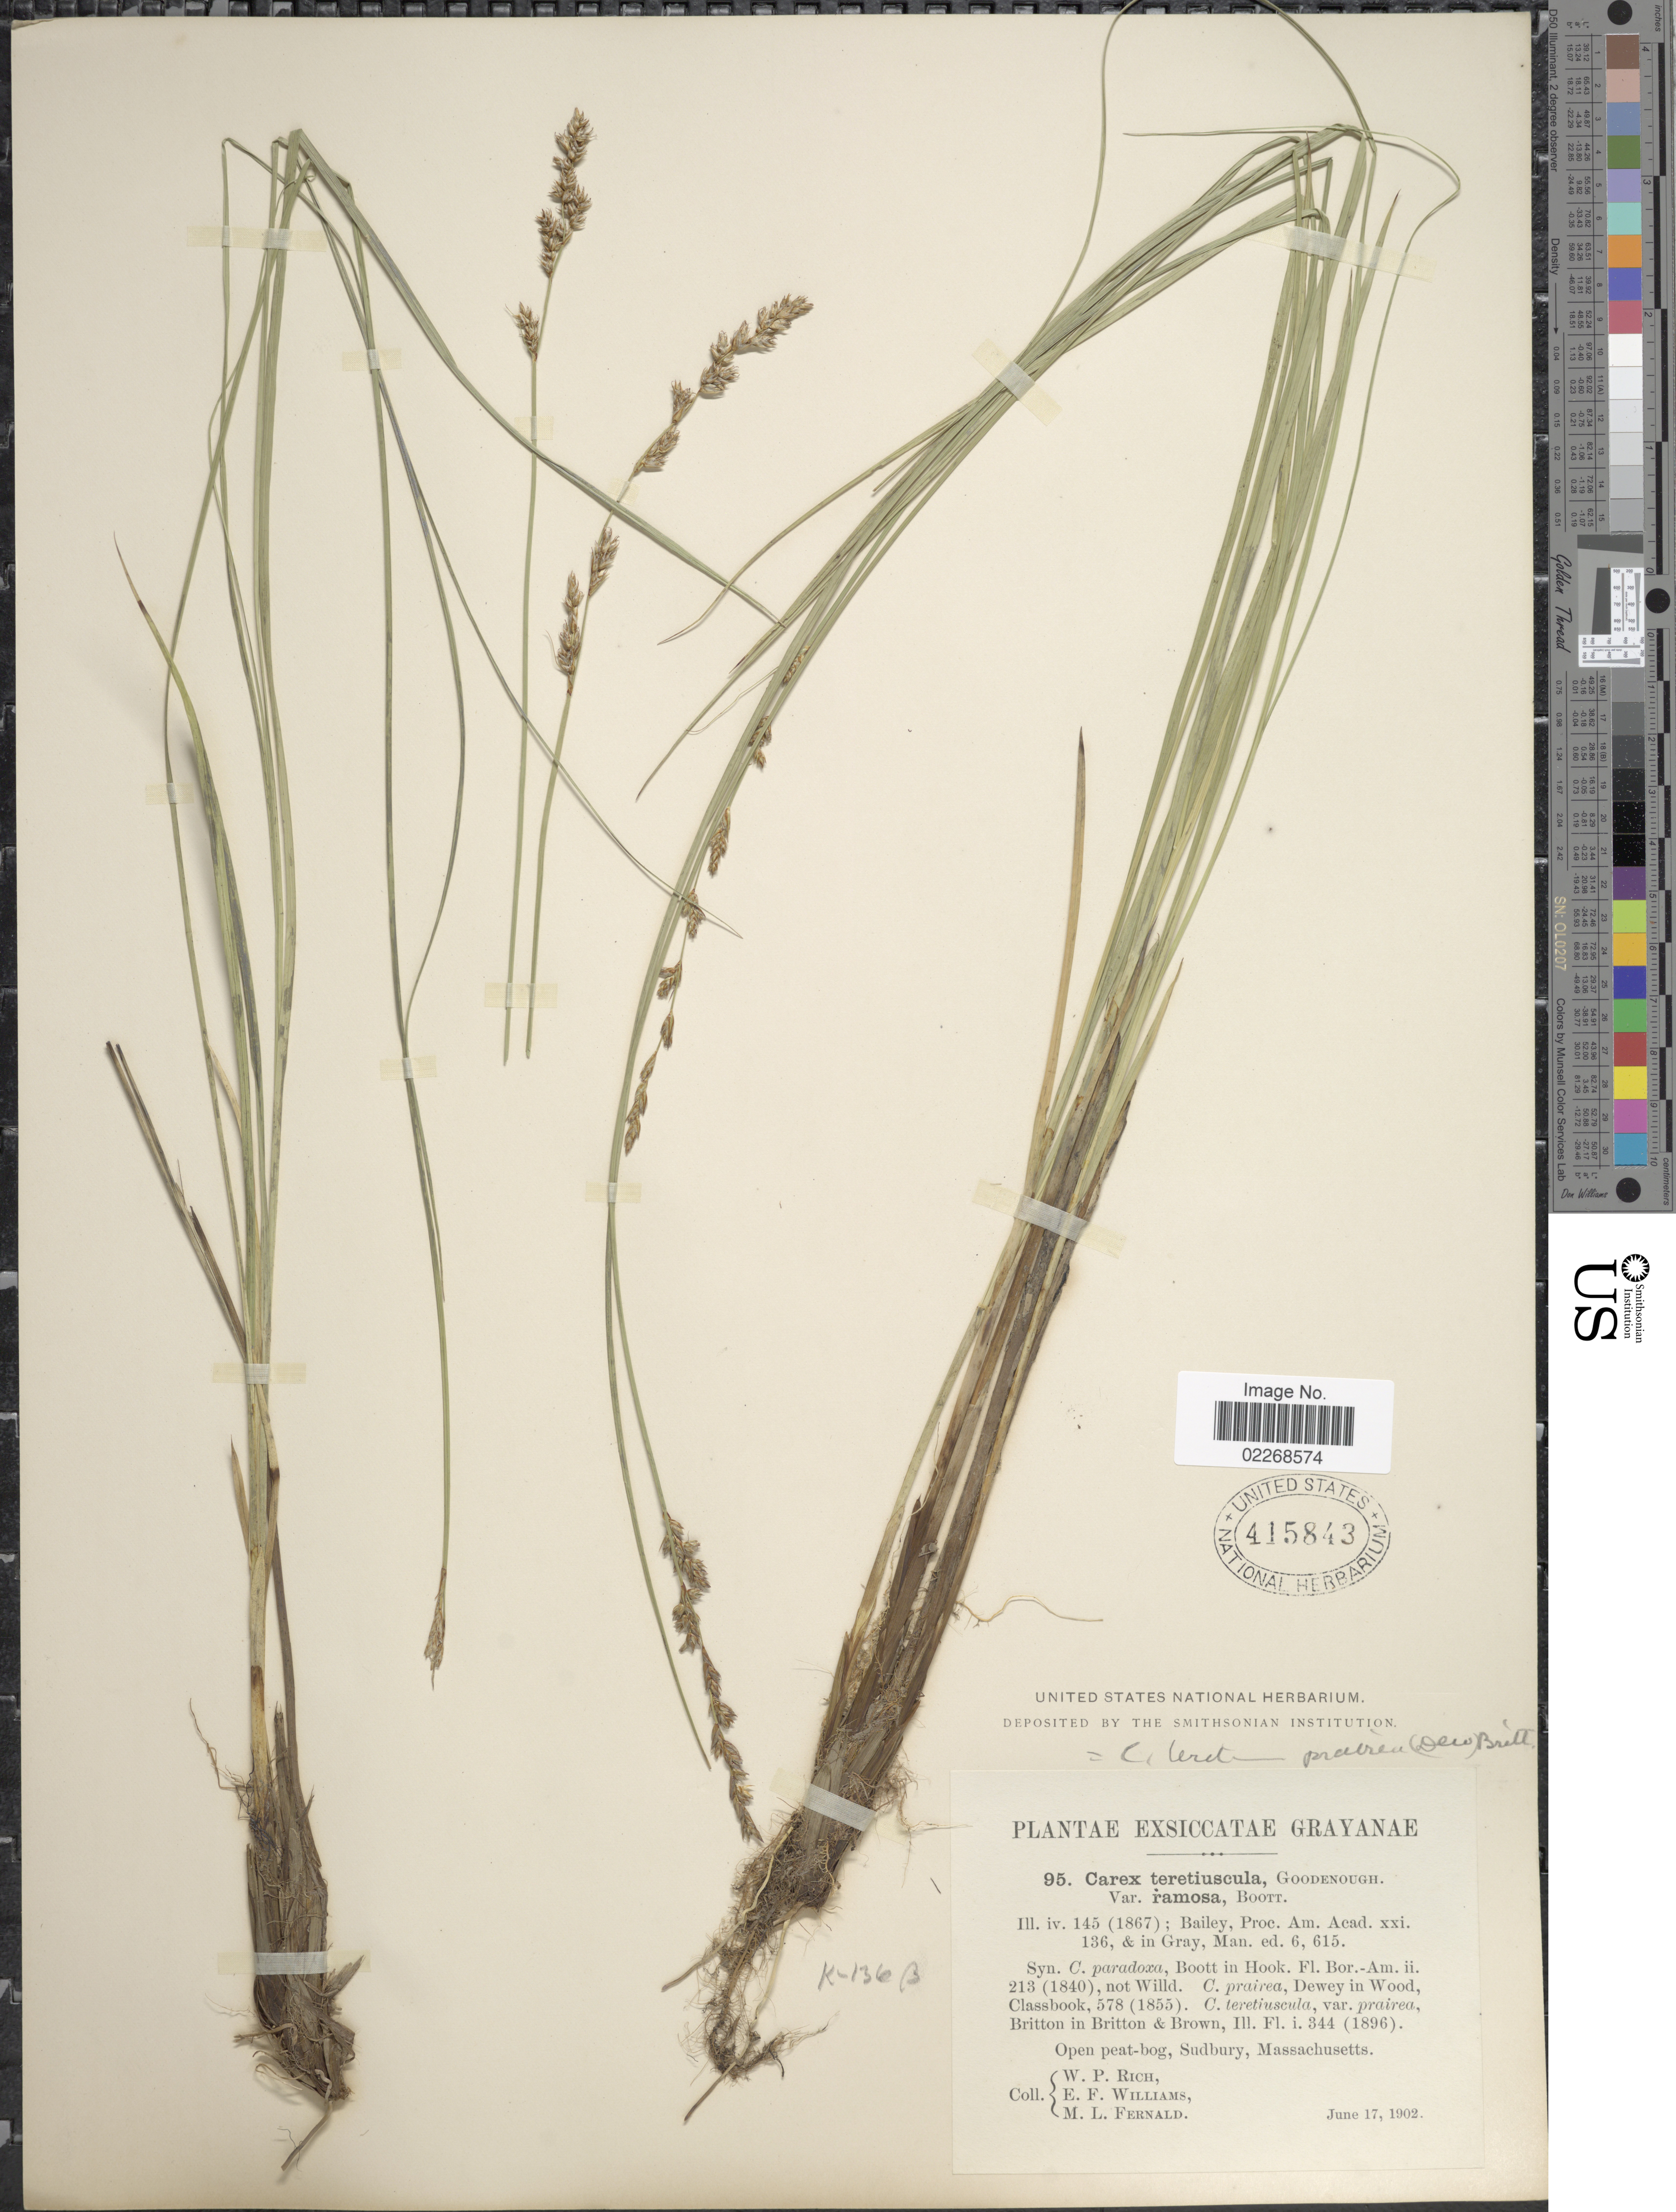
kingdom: Plantae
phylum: Tracheophyta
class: Liliopsida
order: Poales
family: Cyperaceae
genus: Carex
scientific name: Carex diandra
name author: Schrank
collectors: W. P. Rich, E. Williams & M. L. Fernald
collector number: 95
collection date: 1902-06-17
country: United States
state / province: Massachusetts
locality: Exsiccatae Grayanae, open peat-bog, Sudbury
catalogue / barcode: US 415843